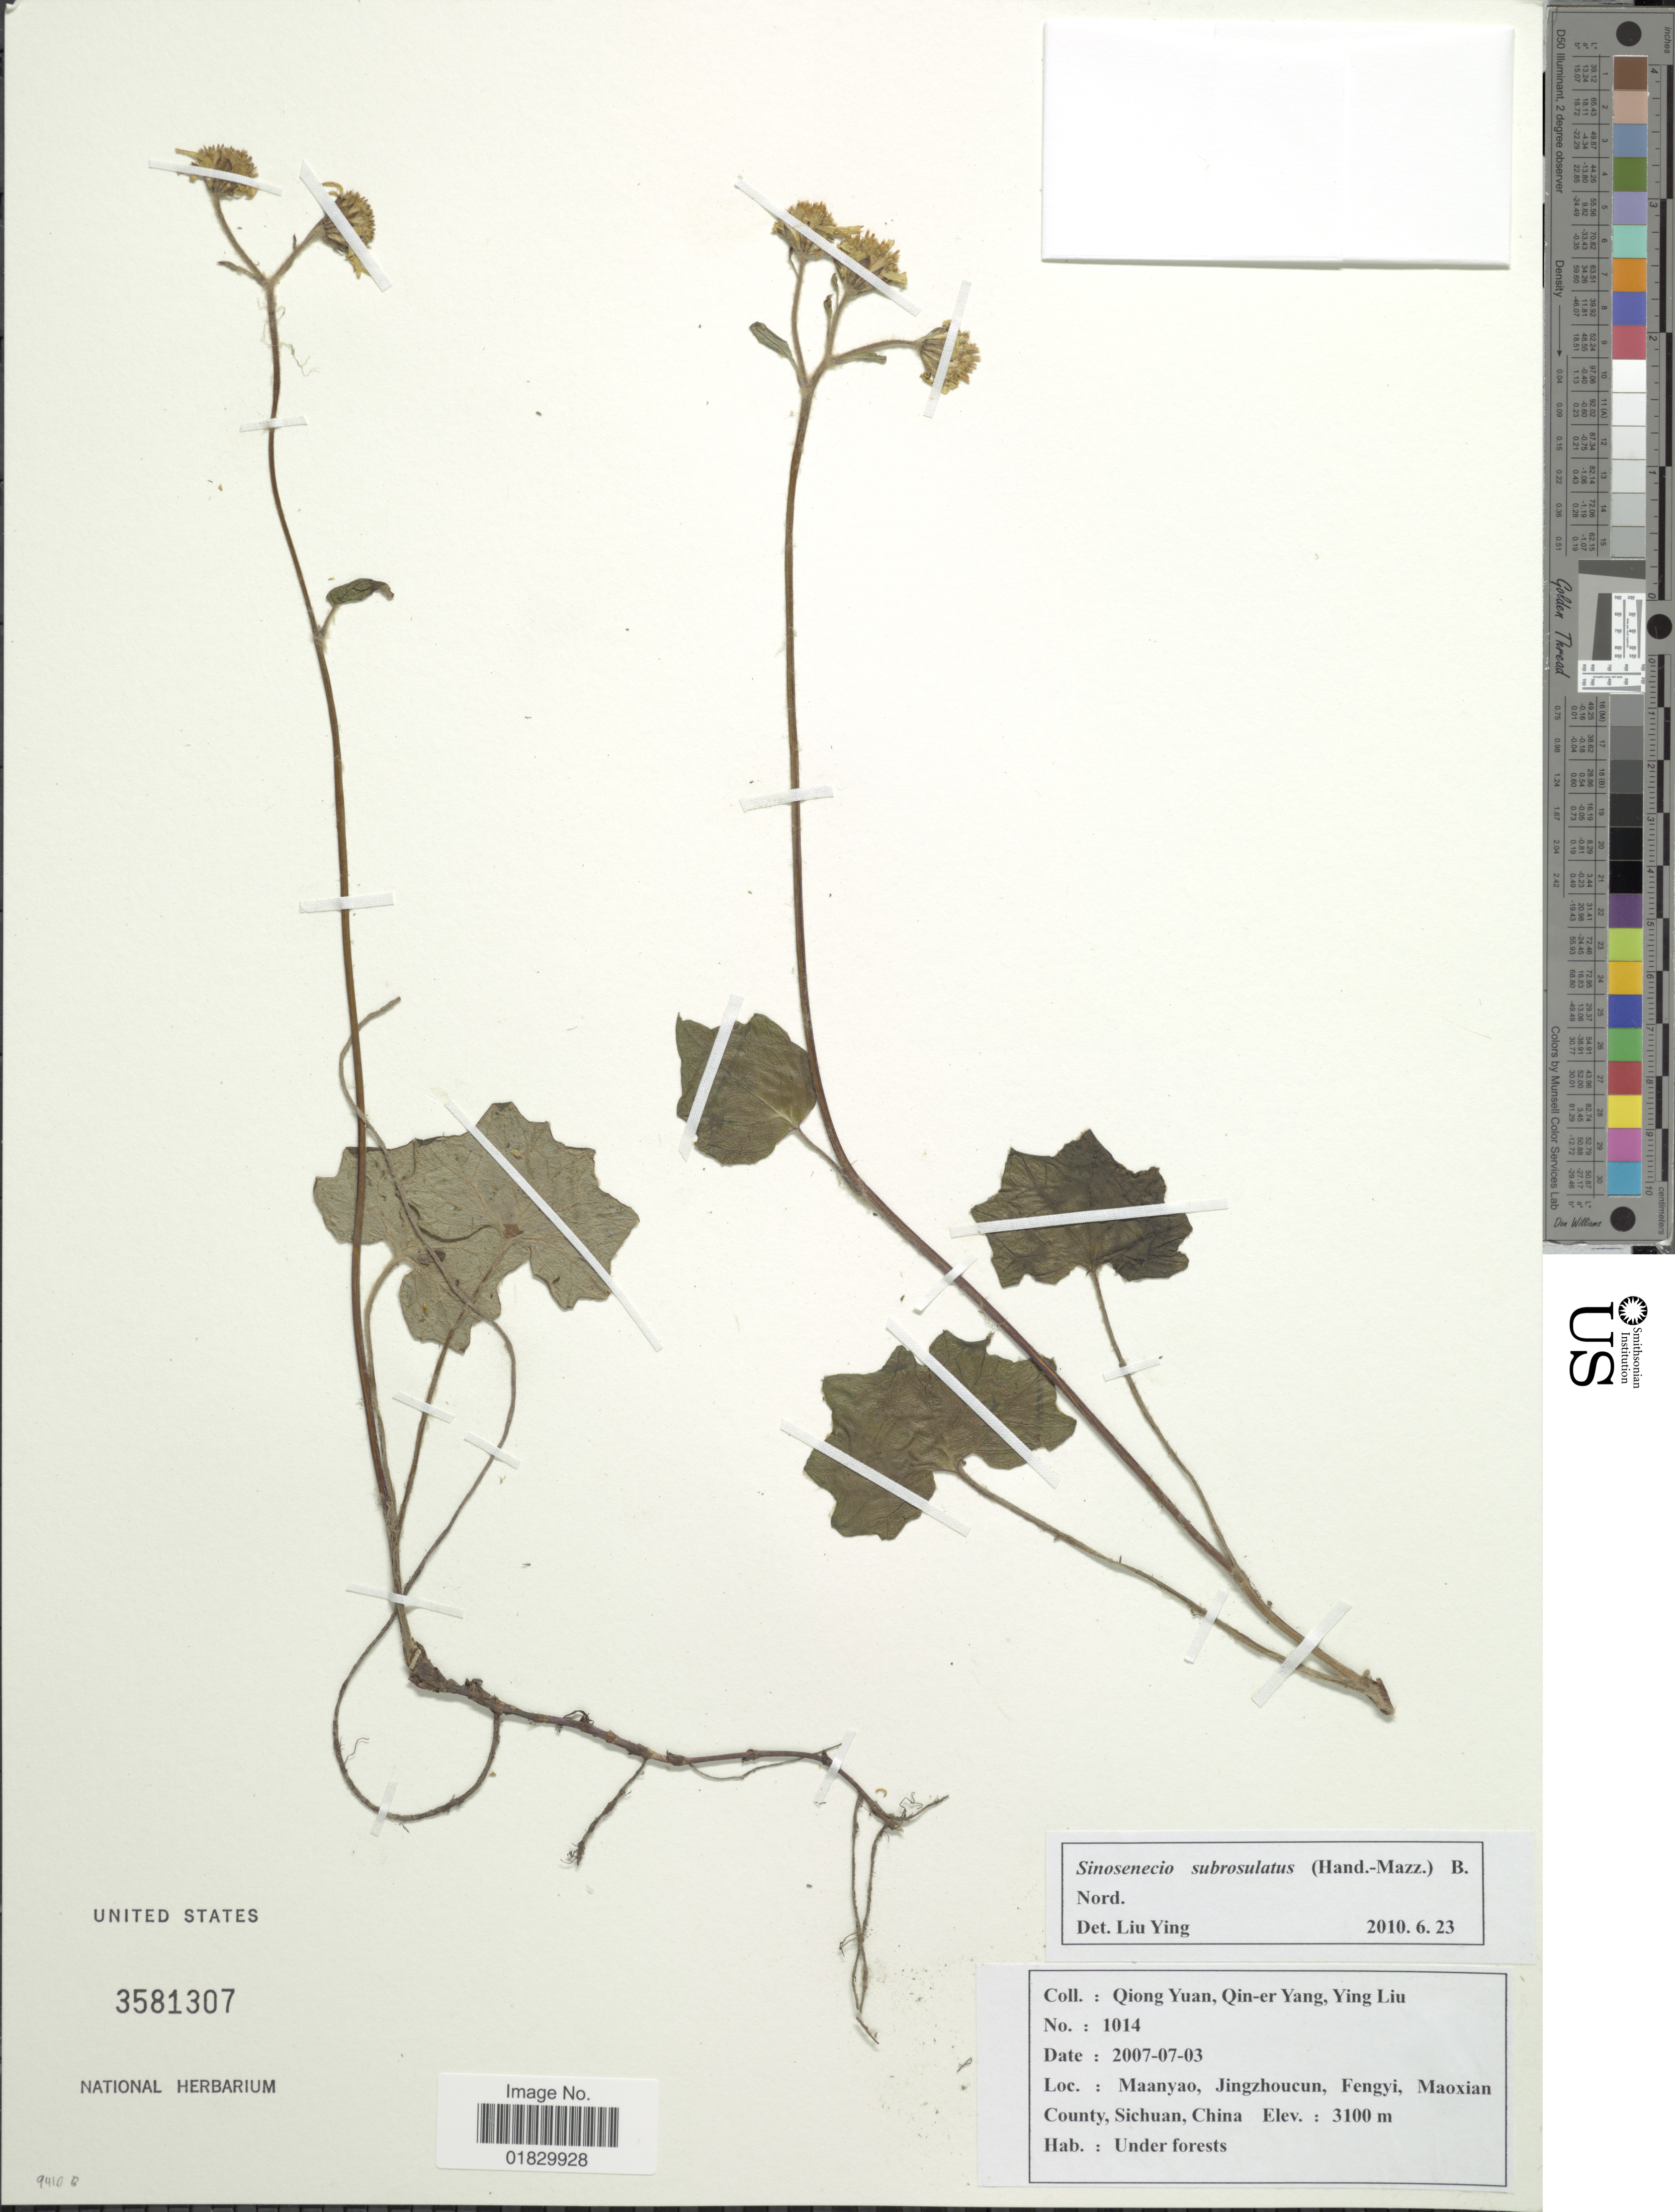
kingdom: Plantae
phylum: Tracheophyta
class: Magnoliopsida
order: Asterales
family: Asteraceae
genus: Sinosenecio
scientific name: Sinosenecio subrosulatus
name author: (Hand.-Mazz.) B. Nord.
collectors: Q. Yuan, Q. Yang & Y. Liu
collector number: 1014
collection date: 2007-07-03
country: China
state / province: Sichuan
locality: Maanyao, Jingzhoucun, Fengyi, Maoxian County, Sichuan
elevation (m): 3100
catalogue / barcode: US 3581307